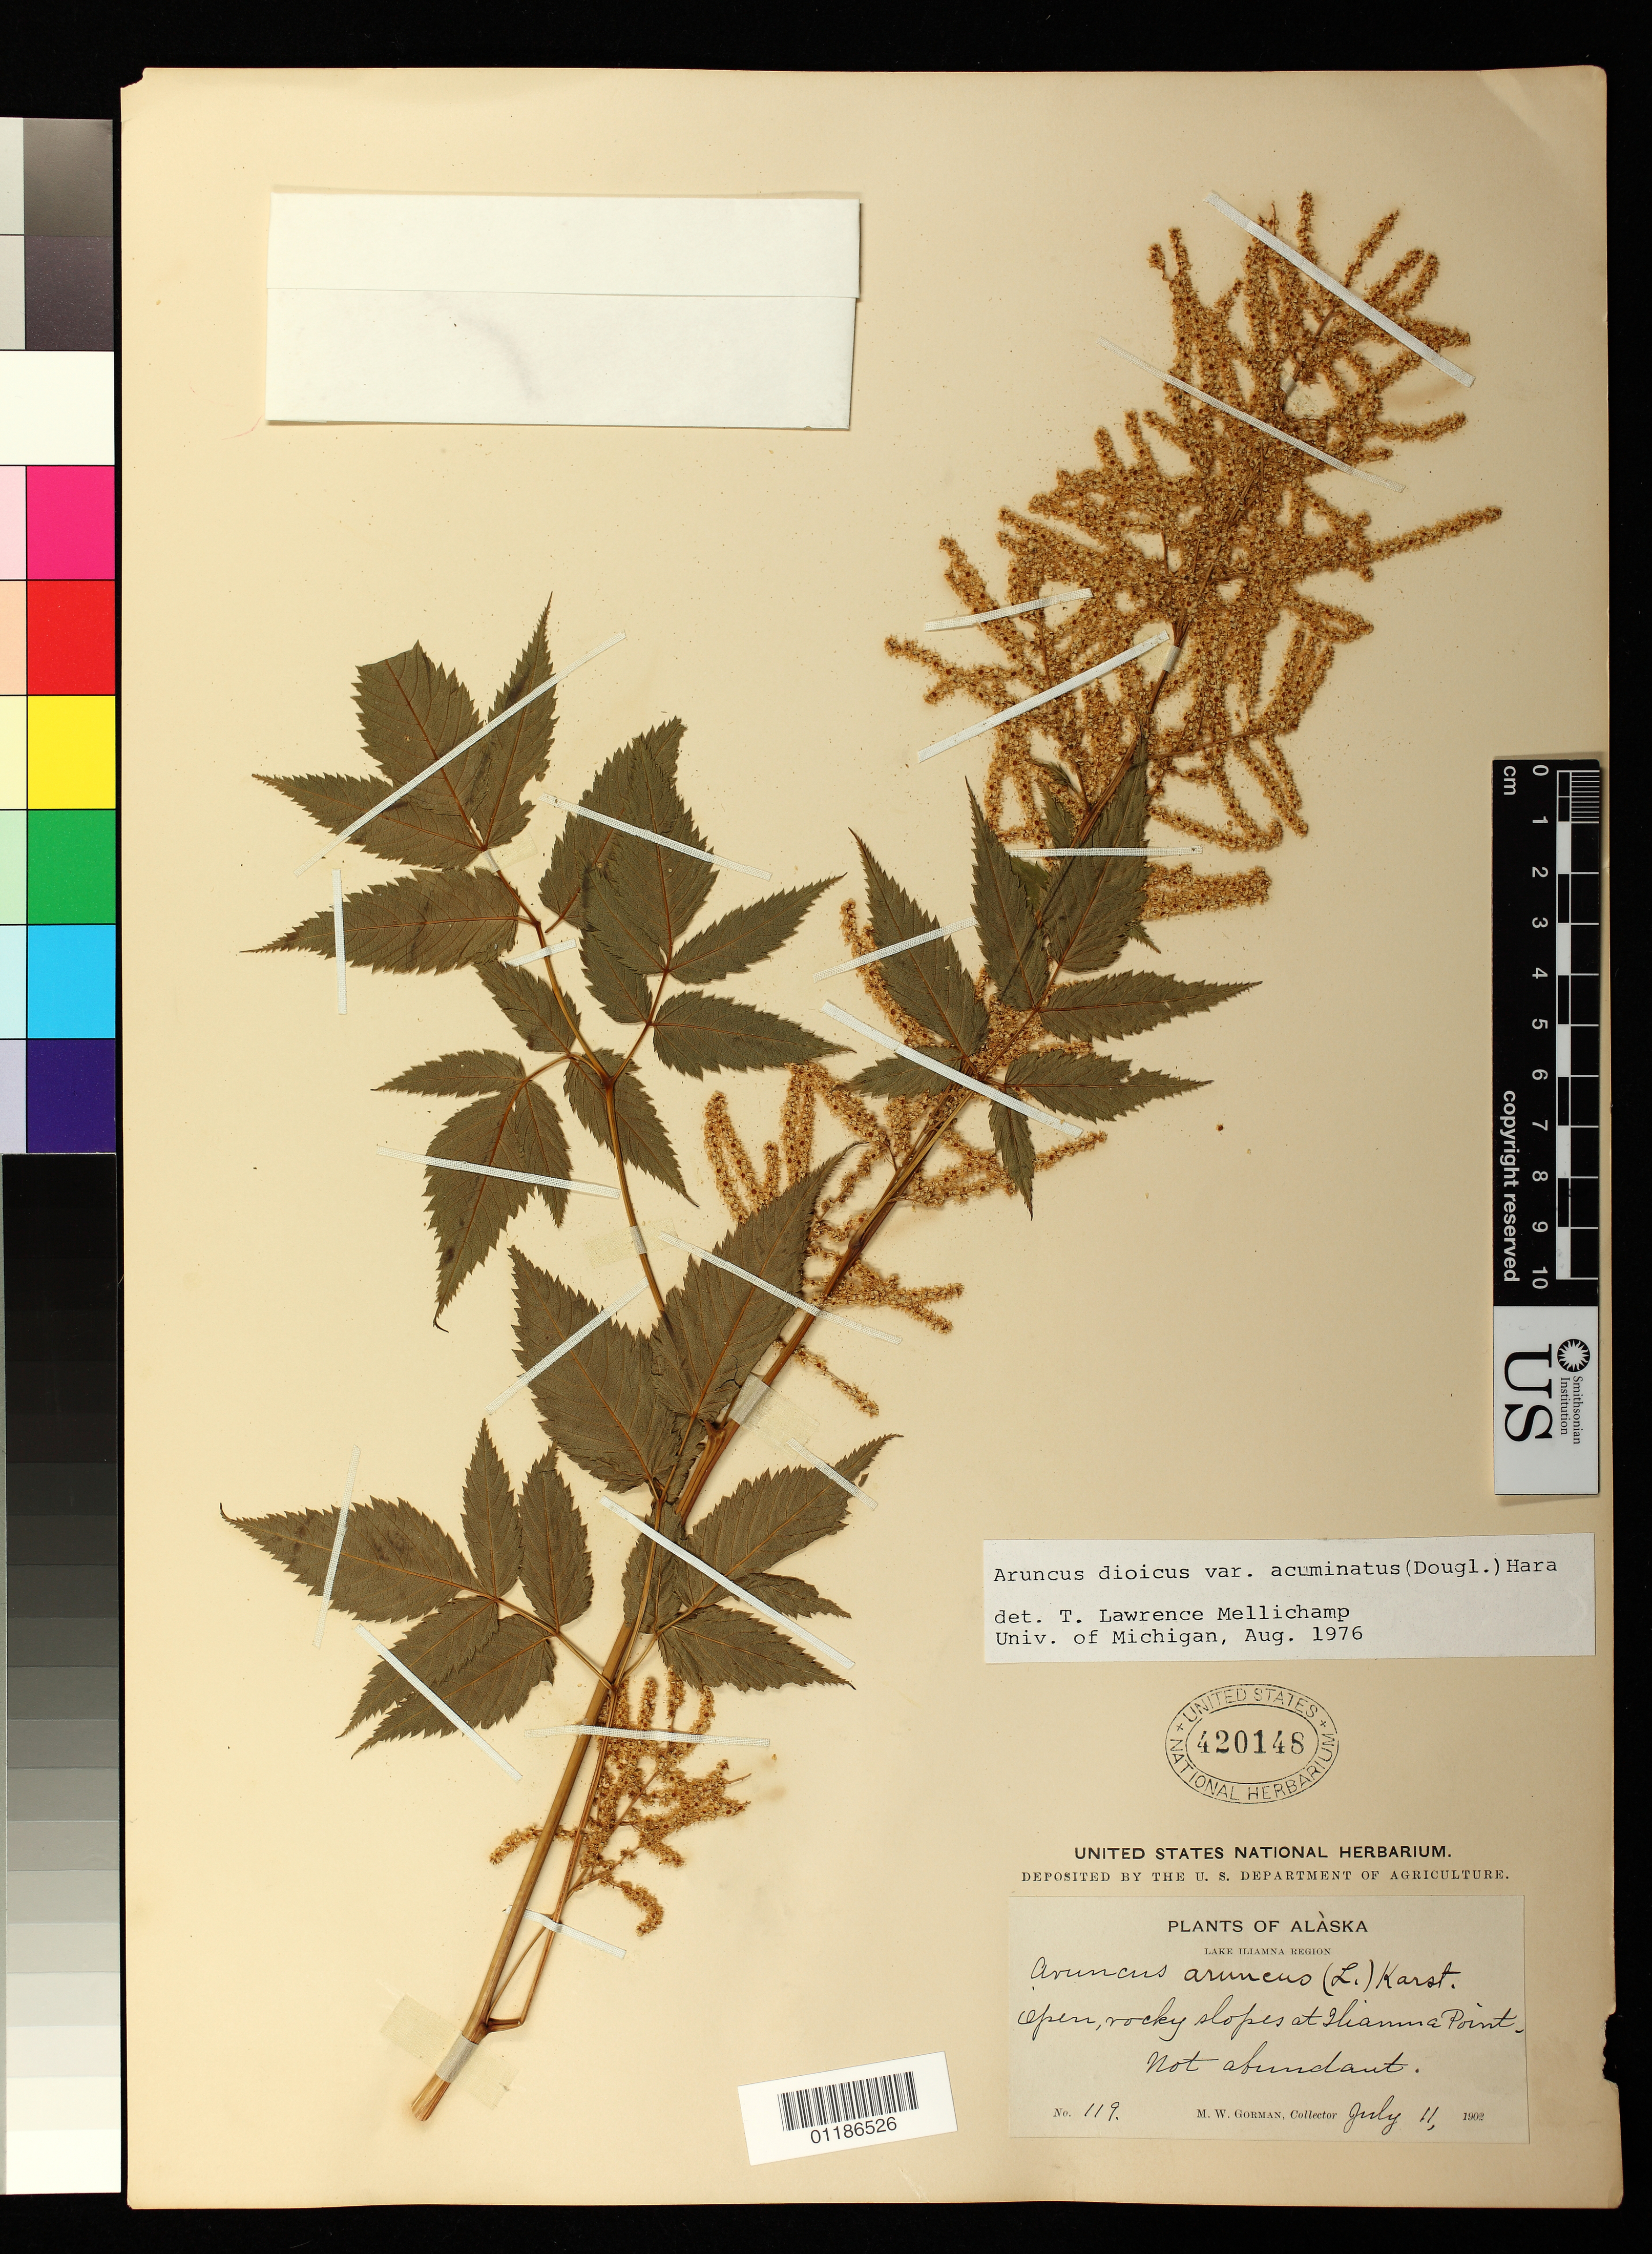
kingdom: Plantae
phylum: Tracheophyta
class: Magnoliopsida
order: Rosales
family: Rosaceae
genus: Aruncus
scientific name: Aruncus dioicus var. acuminatus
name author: (Rydb.) H. Hara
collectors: M. W. Gorman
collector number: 119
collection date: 1902-07-11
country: United States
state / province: Alaska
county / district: Lake and Peninsula Borough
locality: Open, rocky slopes at Iliamna Point.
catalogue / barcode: US 420148